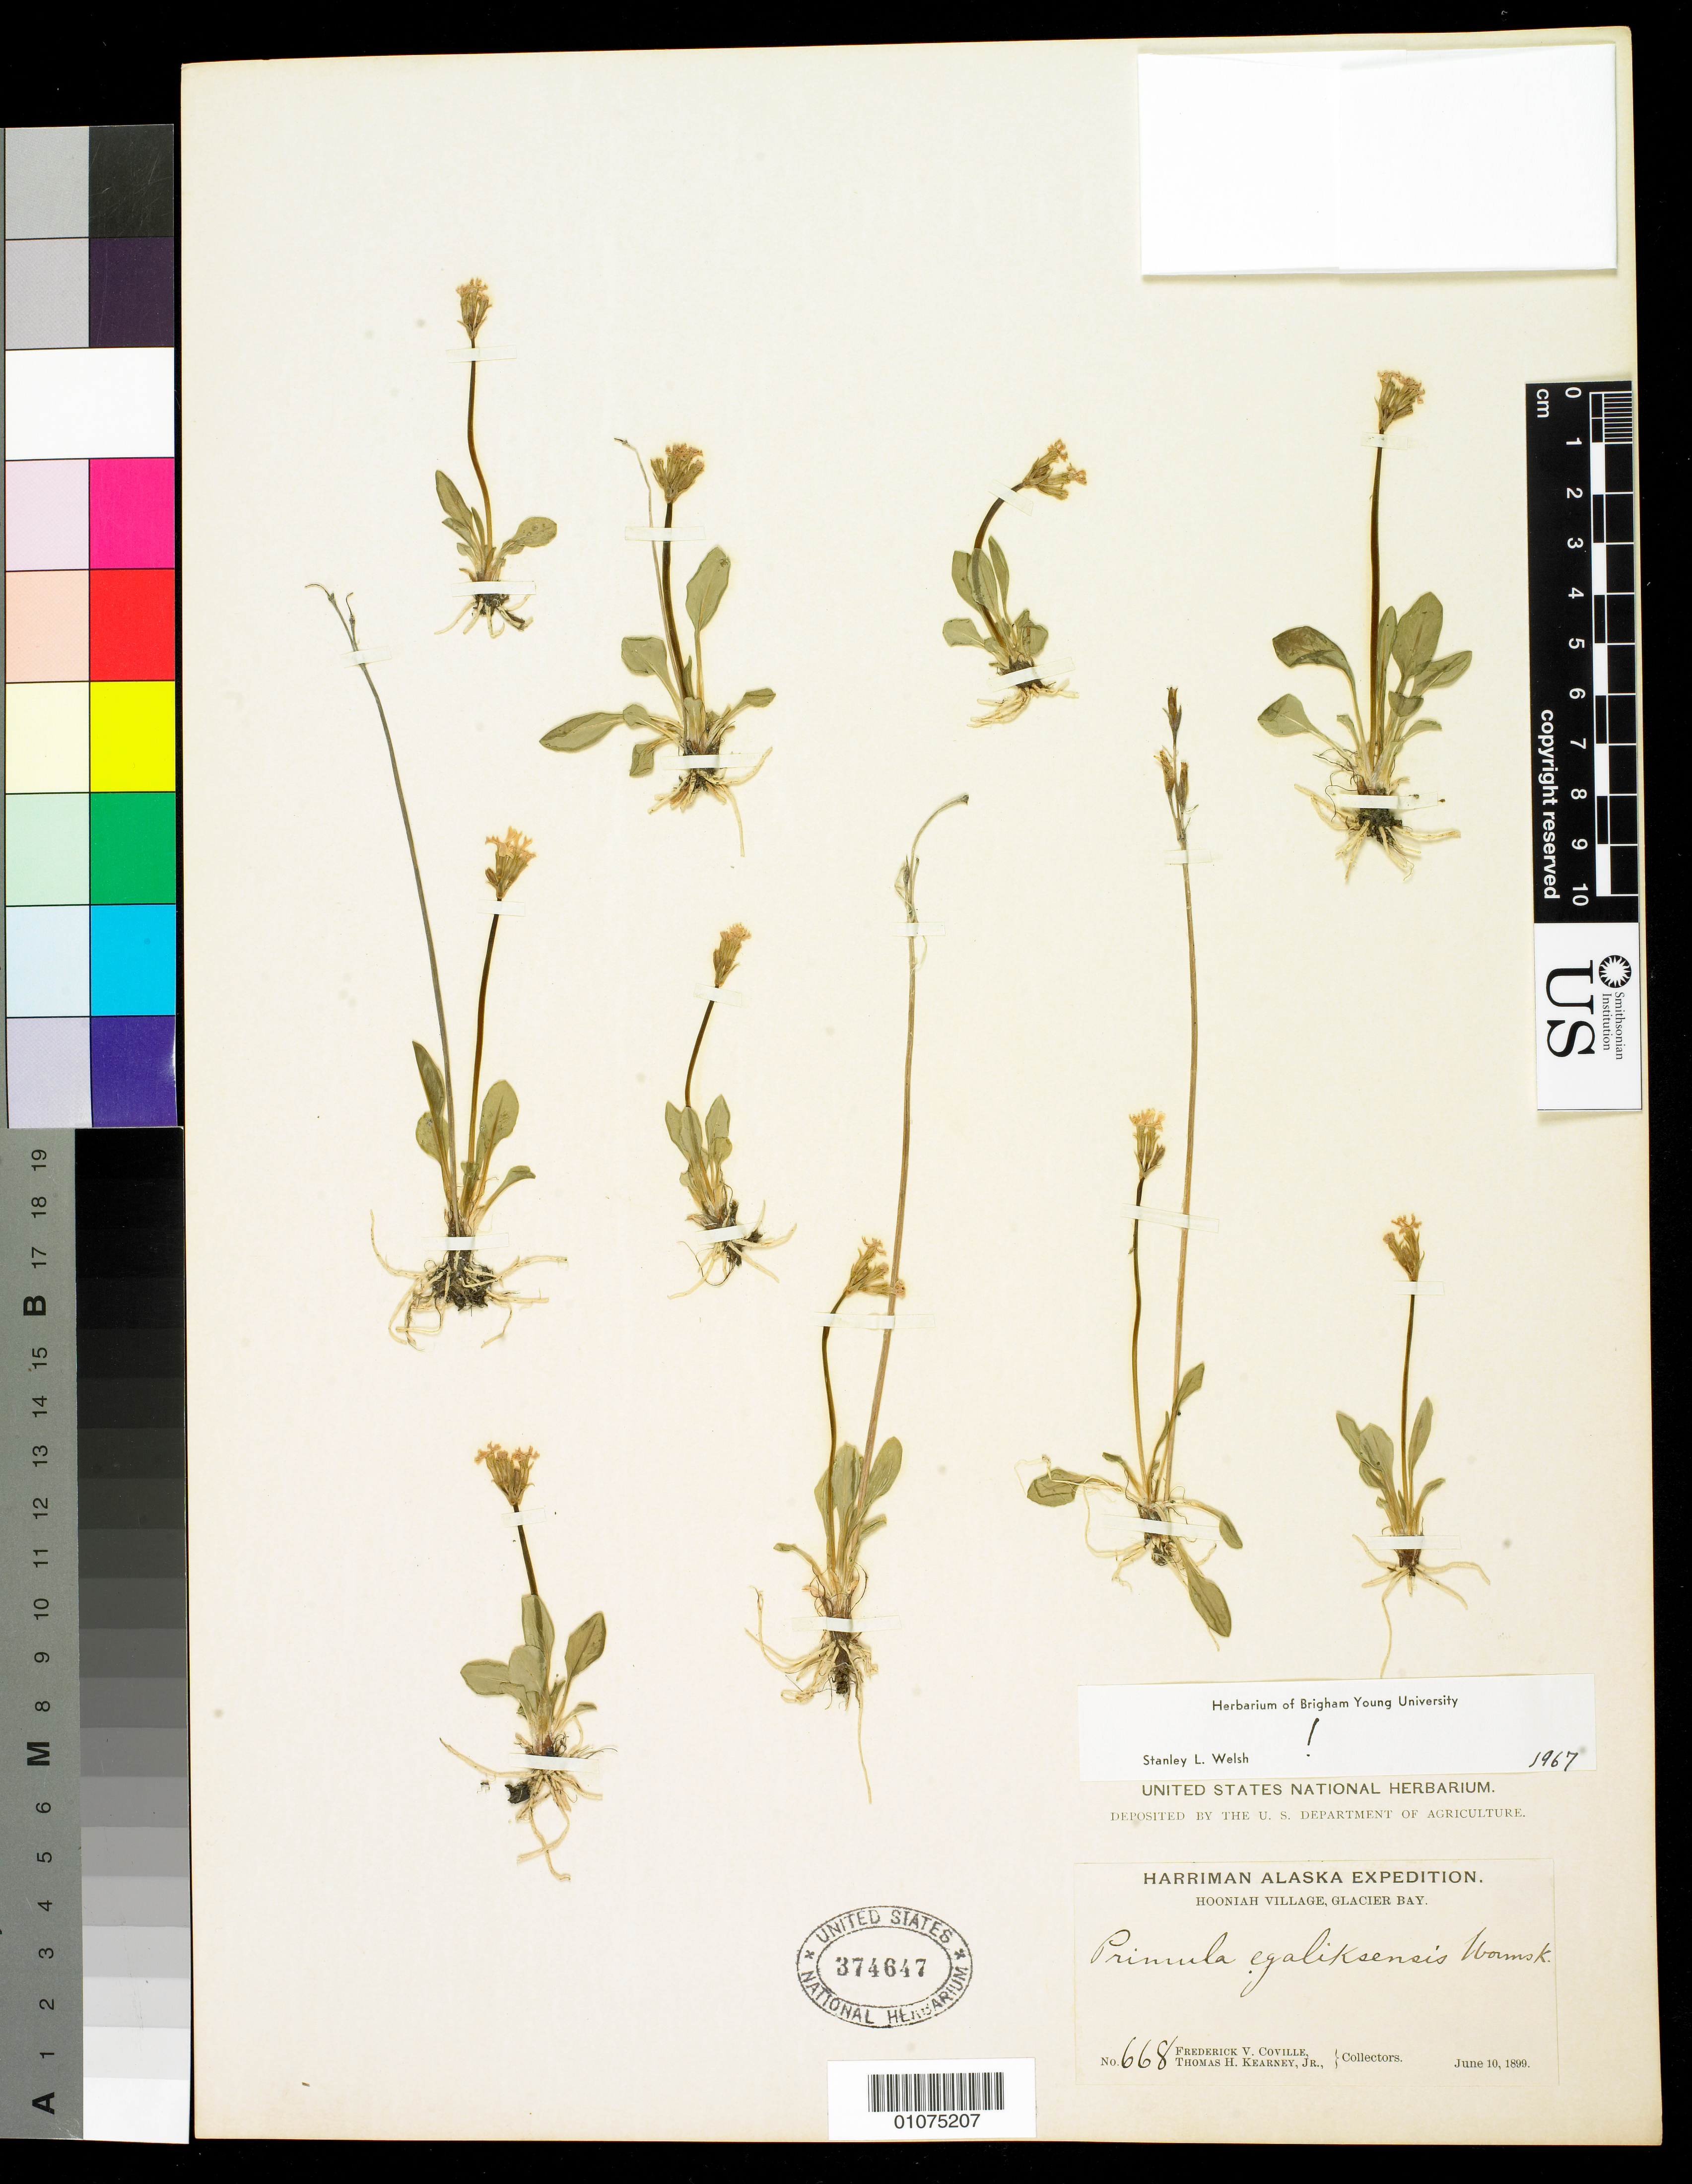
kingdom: Plantae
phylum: Tracheophyta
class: Magnoliopsida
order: Ericales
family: Primulaceae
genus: Primula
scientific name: Primula egaliksensis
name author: Wormsk.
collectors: F. V. Coville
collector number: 668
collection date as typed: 10 Jun 1899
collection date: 1899-06-10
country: United States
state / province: Alaska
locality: Hooniah Village, Glacier Bay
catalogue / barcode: US 374647